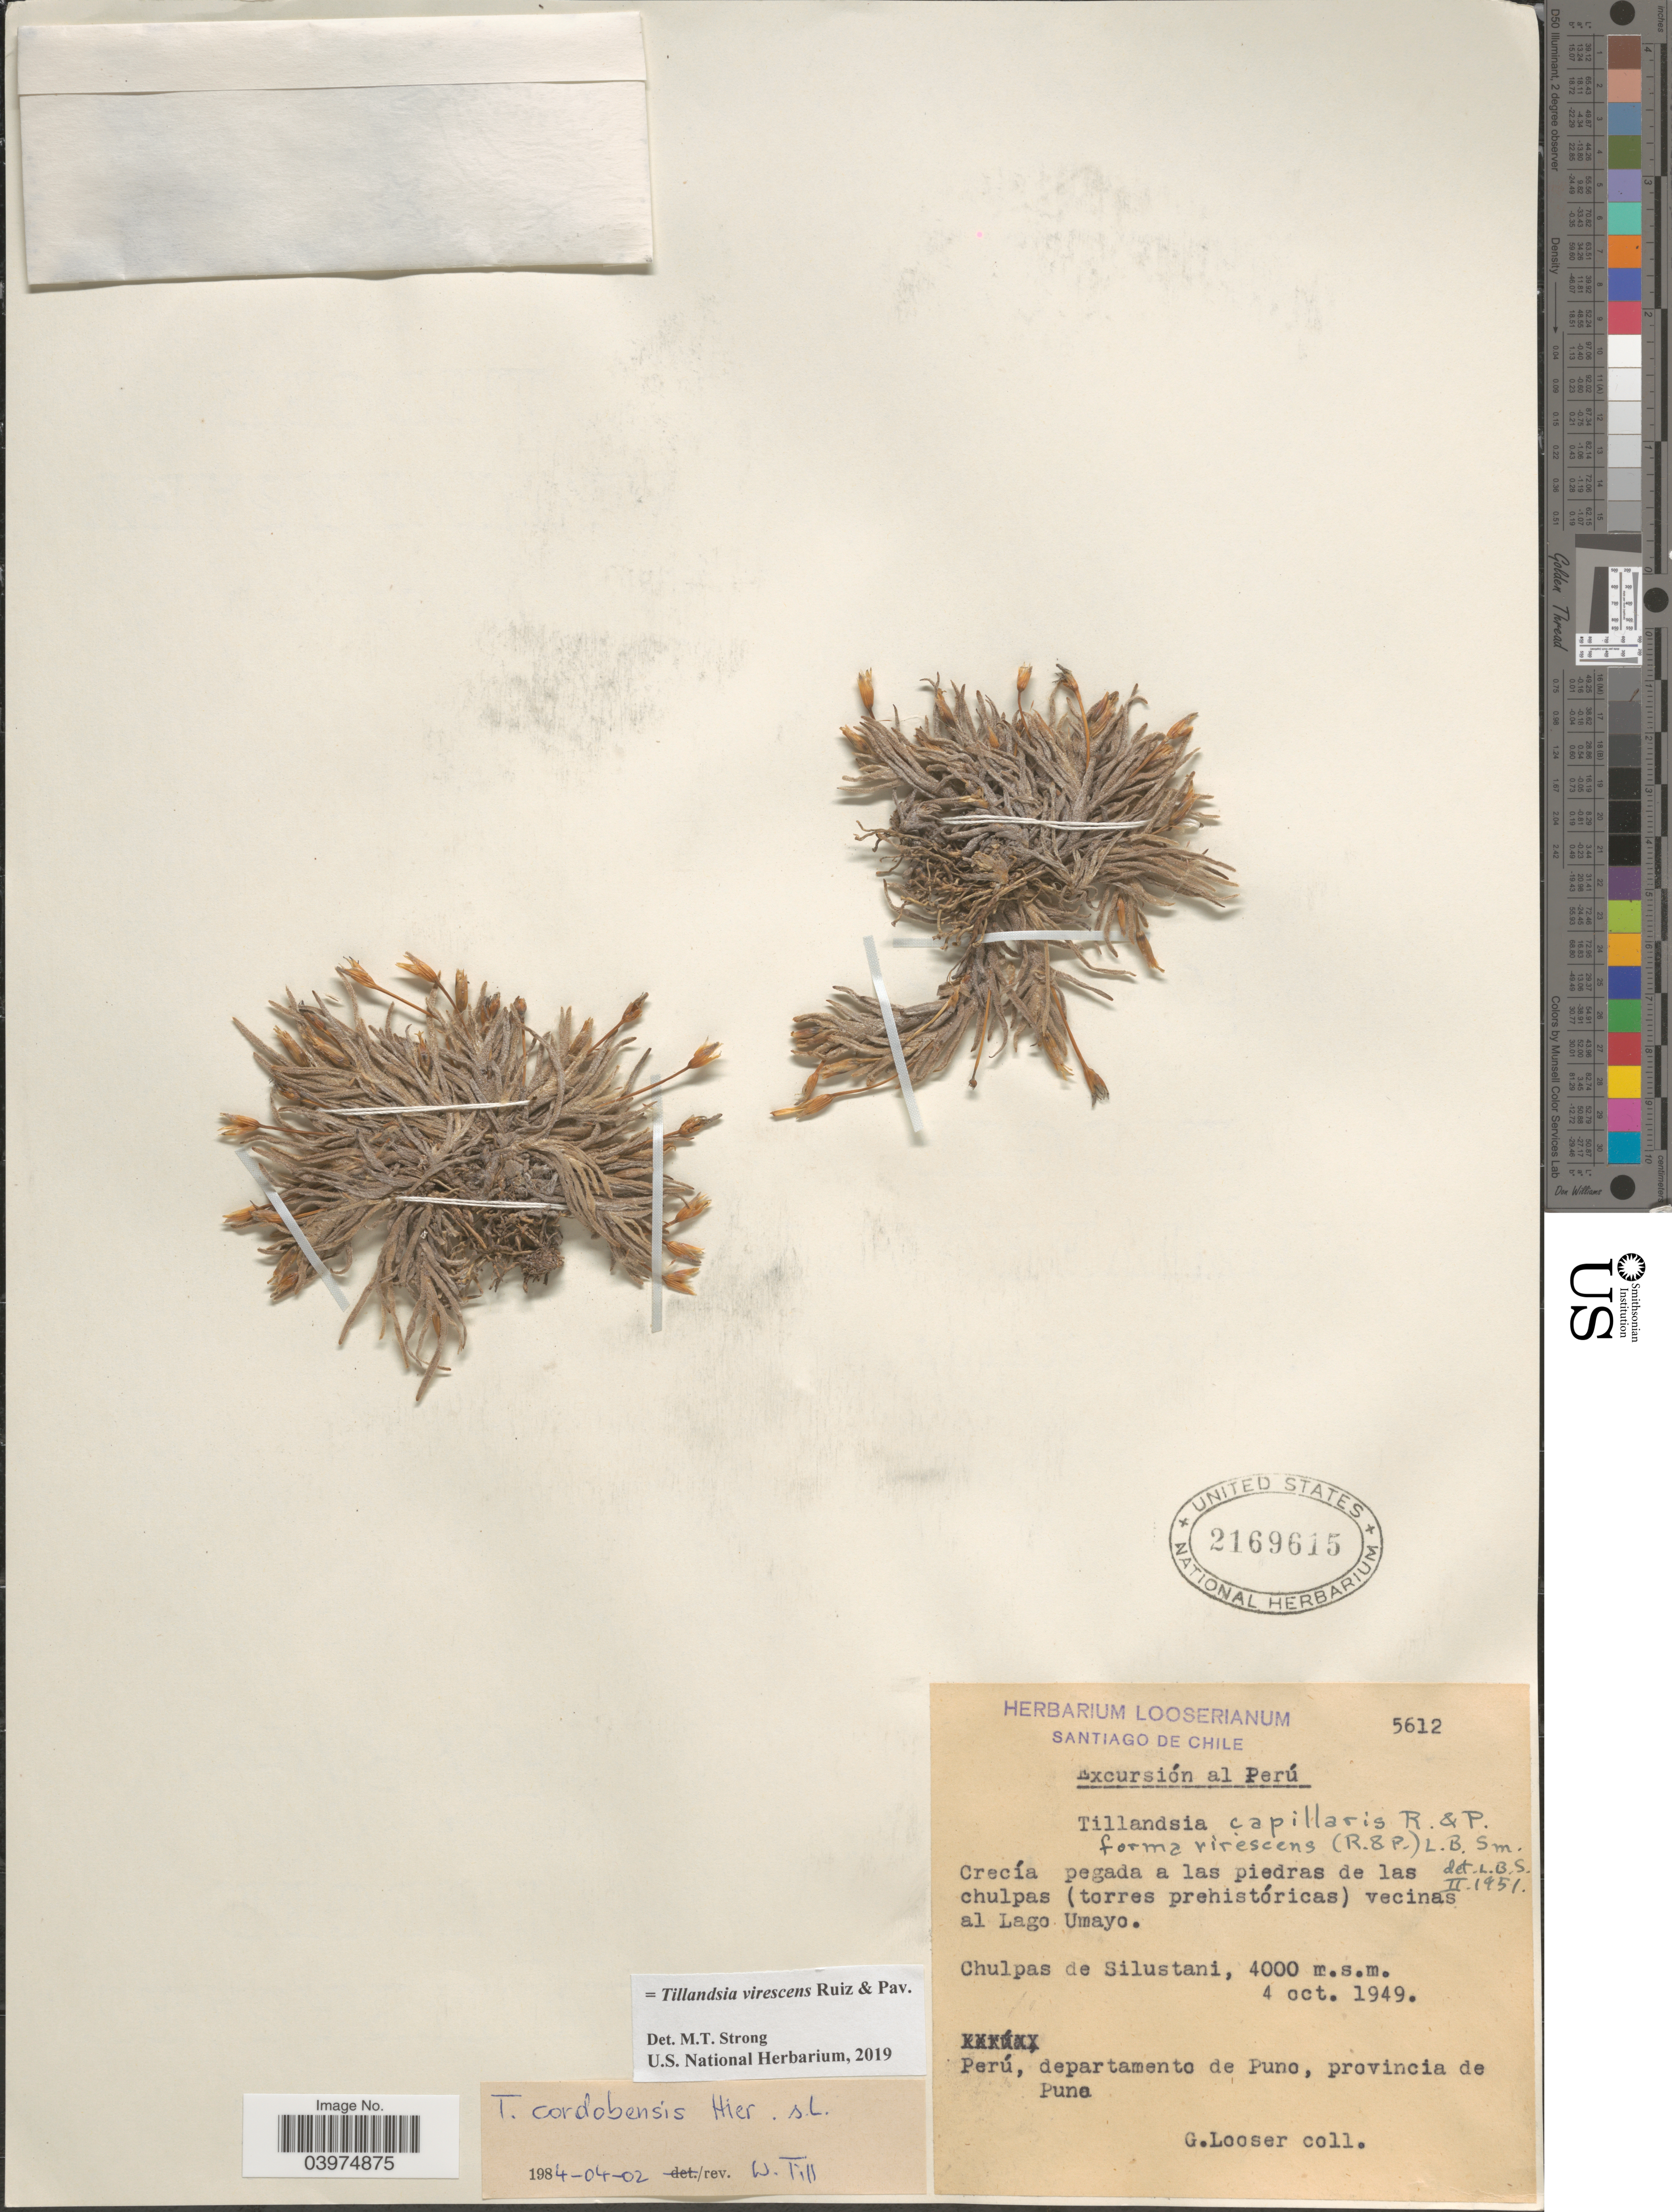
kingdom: Plantae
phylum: Tracheophyta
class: Liliopsida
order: Poales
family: Bromeliaceae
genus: Tillandsia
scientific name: Tillandsia virescens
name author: Ruiz & Pav.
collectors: G. Looser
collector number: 5612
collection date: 1949-10-04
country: Peru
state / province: Puno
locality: Crecía pegada a las piedras de las chulpas (torres prehistóricas) vecinas al Lago Umayo. Chulpas de Silustani. Departamento de Puno, provincia de Puno.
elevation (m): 4000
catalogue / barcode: US 2169615